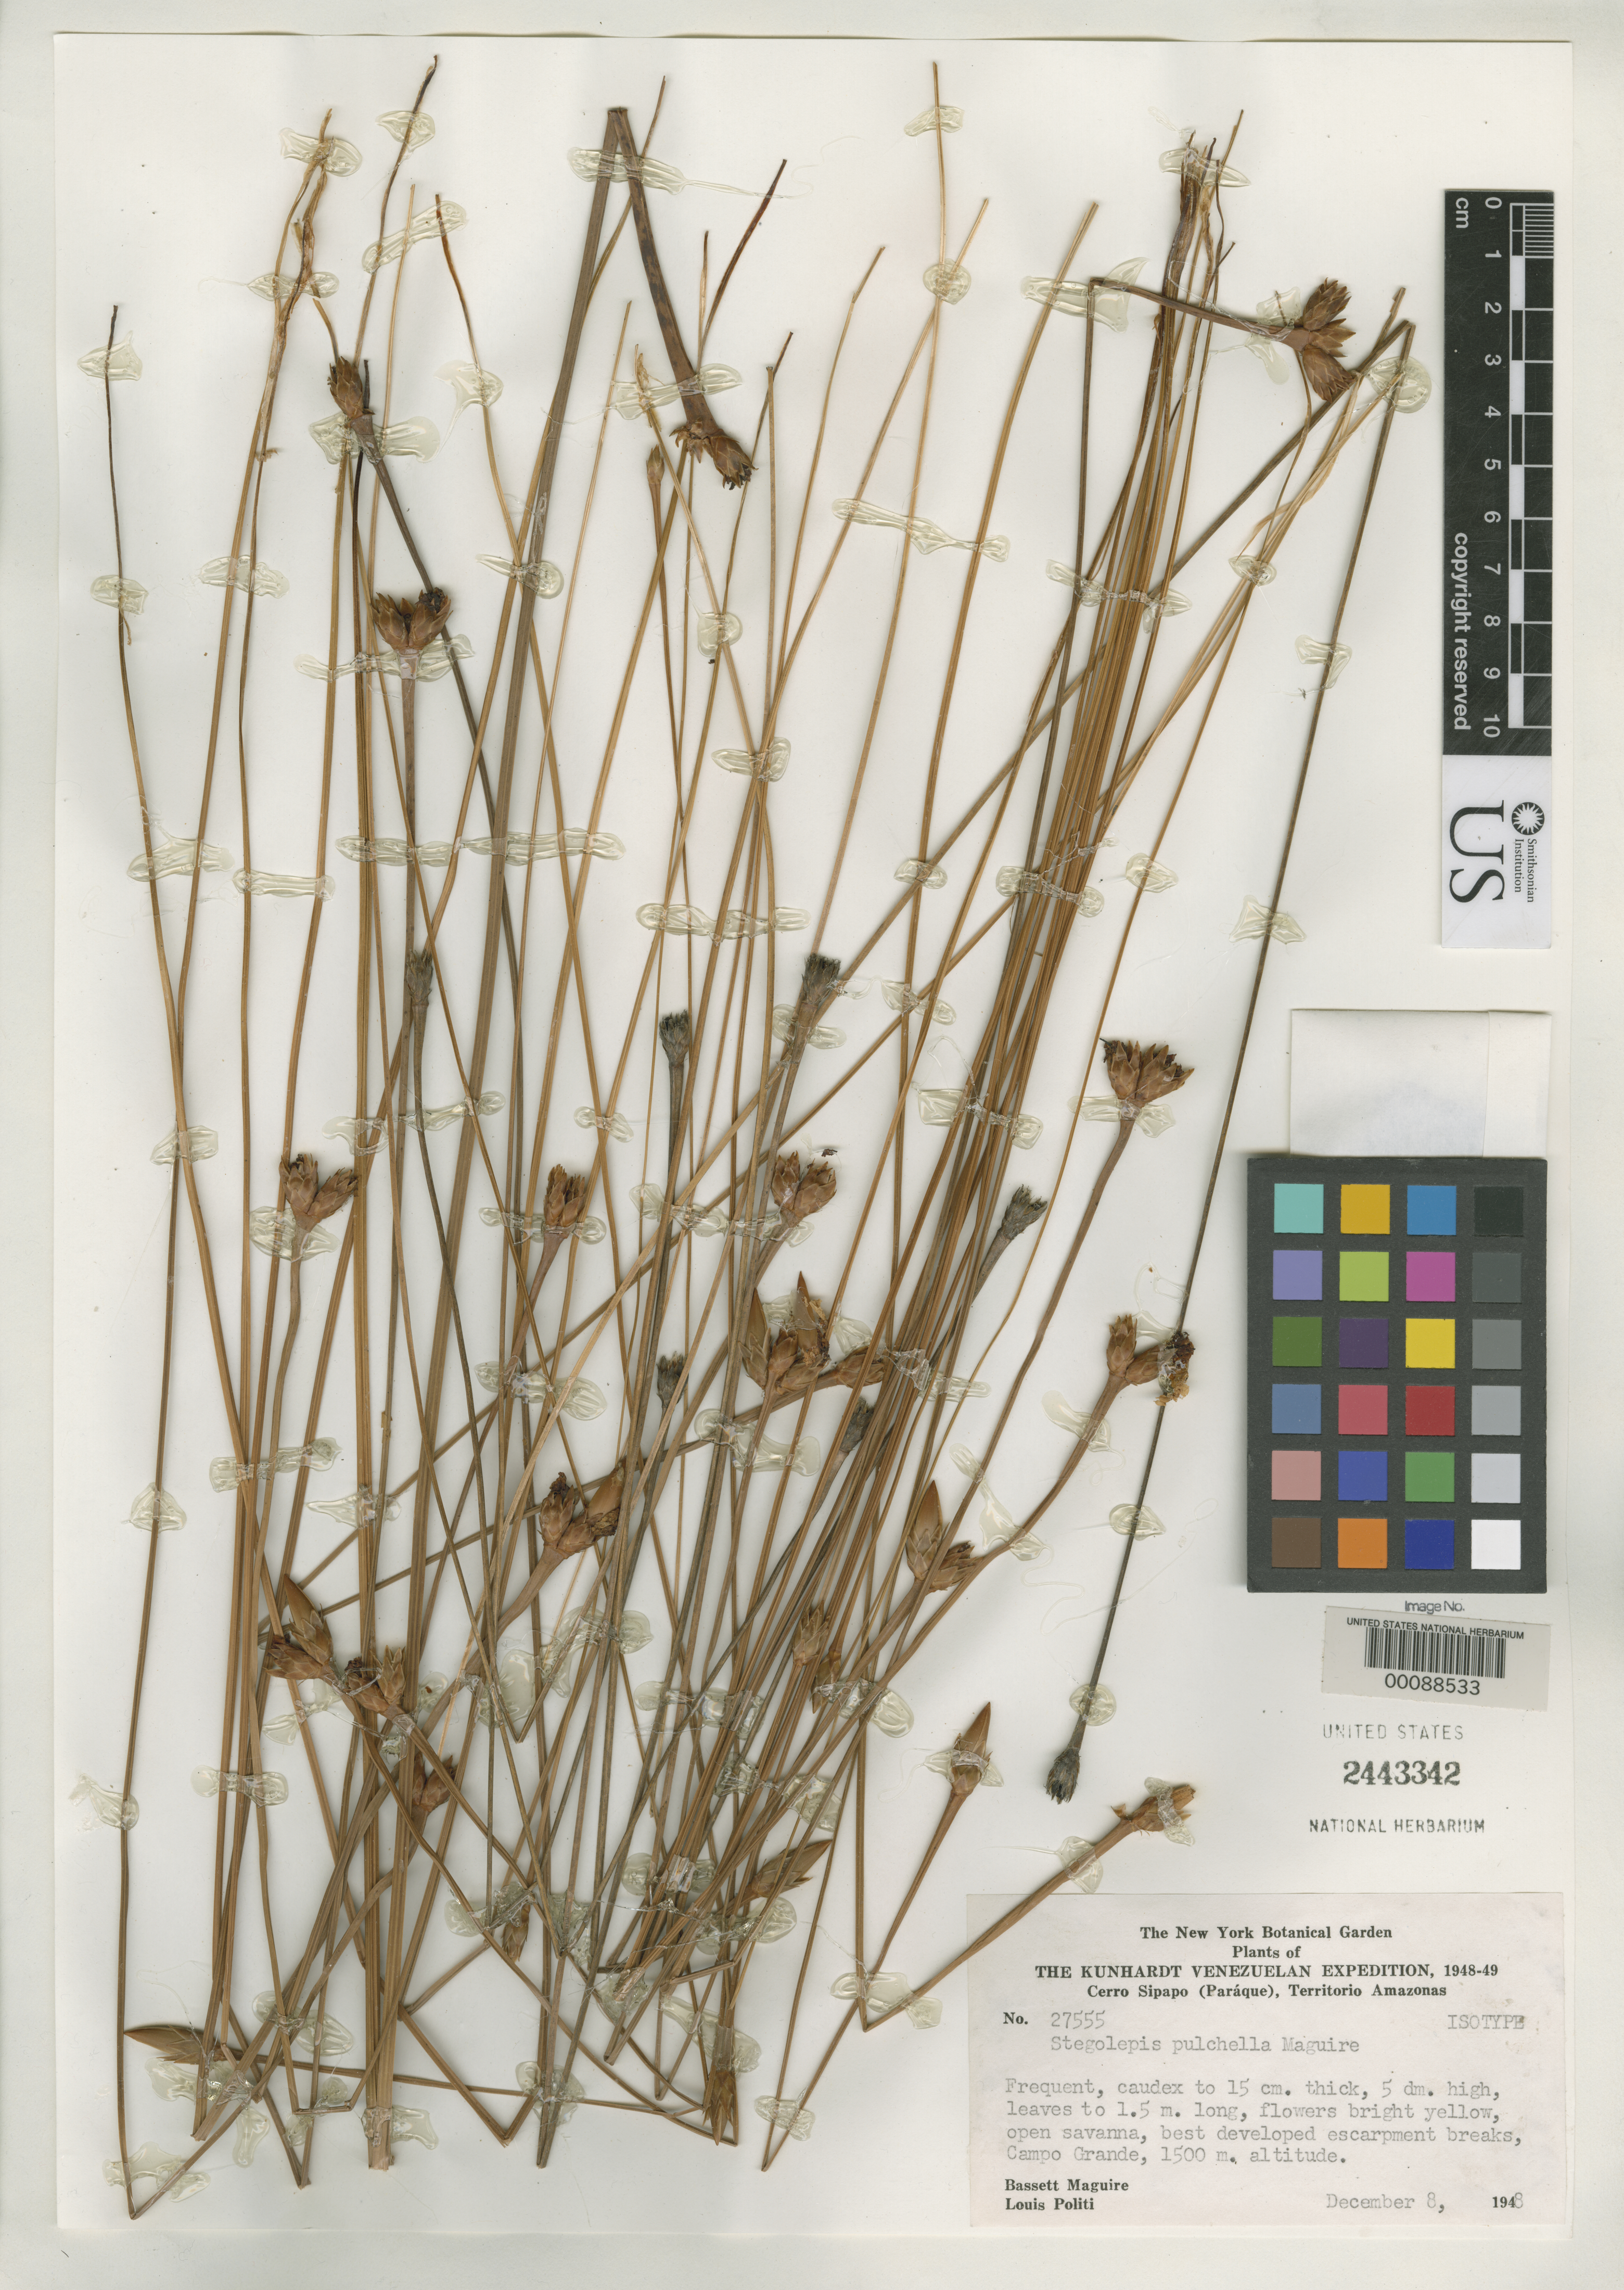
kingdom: Plantae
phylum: Tracheophyta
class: Liliopsida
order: Poales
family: Rapateaceae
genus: Stegolepis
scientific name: Stegolepis pulchella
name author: Maguire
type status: Isotype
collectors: B. Maguire & L. Politi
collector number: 27555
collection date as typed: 08 Dec 1948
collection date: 1948-12-08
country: Venezuela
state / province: Amazonas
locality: Cerro Sipapo.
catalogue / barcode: US 2443342